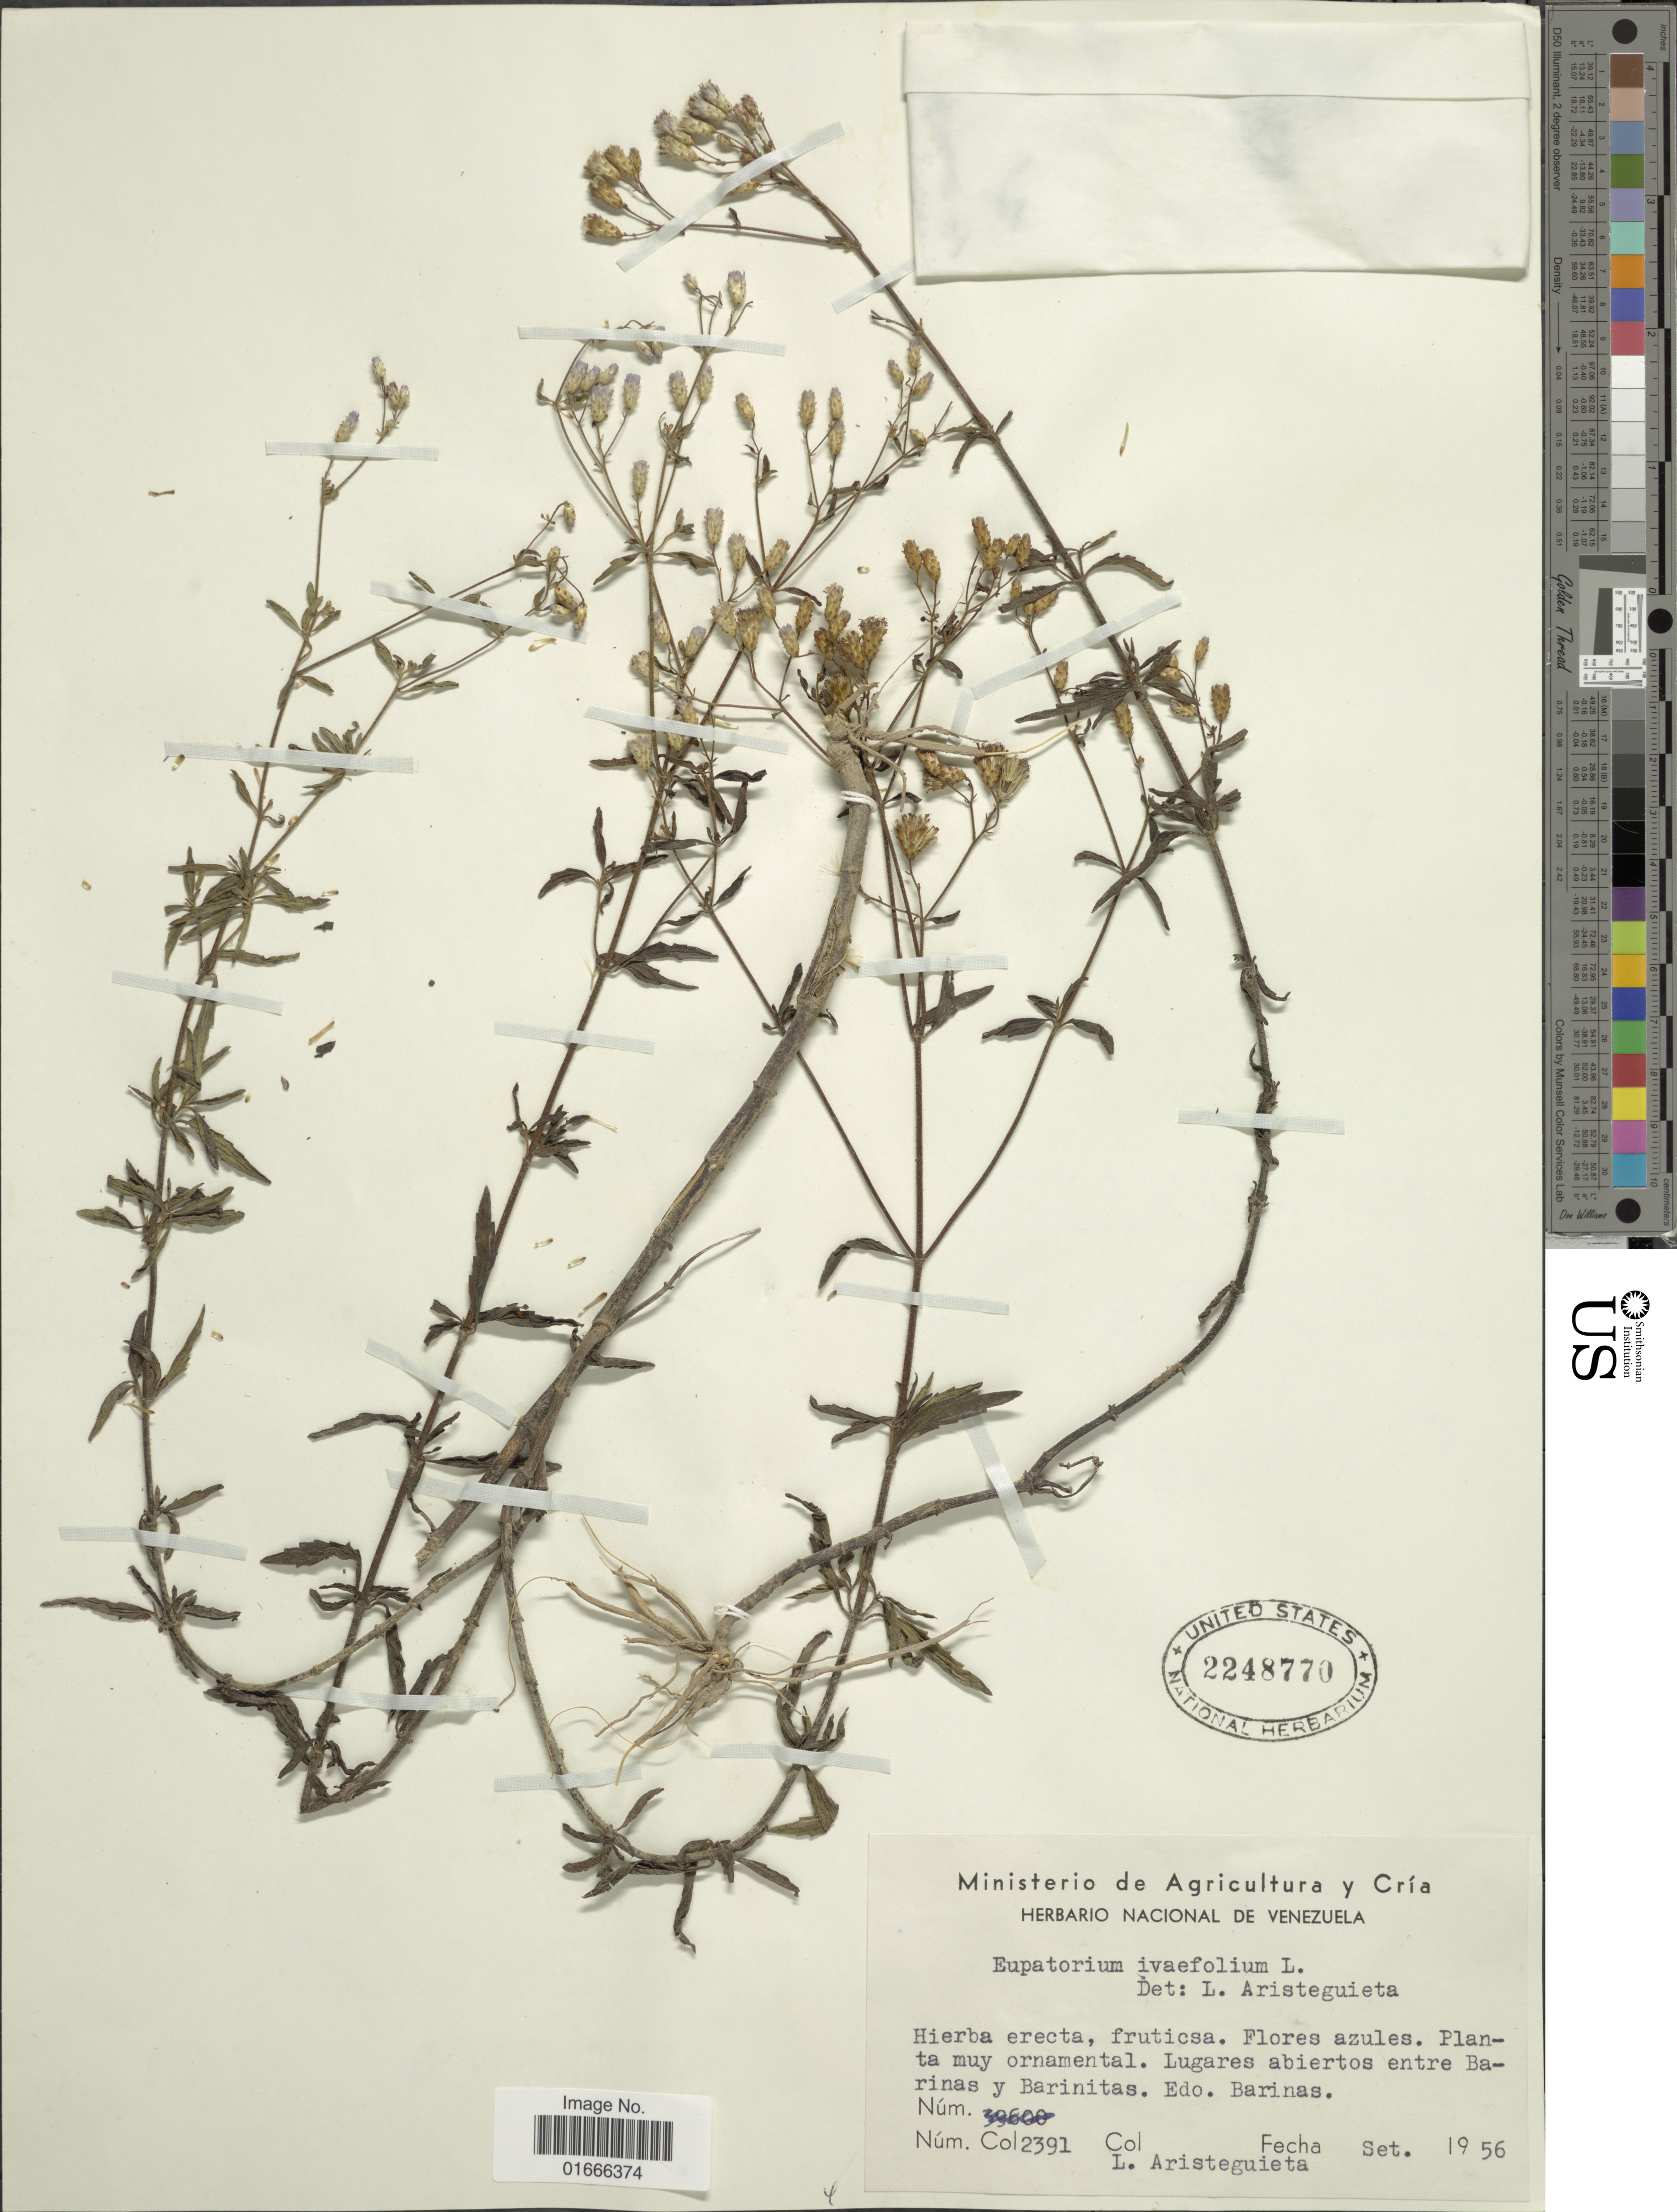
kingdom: Plantae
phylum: Tracheophyta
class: Magnoliopsida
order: Asterales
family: Asteraceae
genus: Chromolaena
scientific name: Chromolaena ivaefolia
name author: (L.) R.M. King & H. Rob.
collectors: L. Aristeguieta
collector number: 2391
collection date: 1956-09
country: Venezuela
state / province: Barinas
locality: Entre Barinas y Barinitas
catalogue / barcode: US 2248770